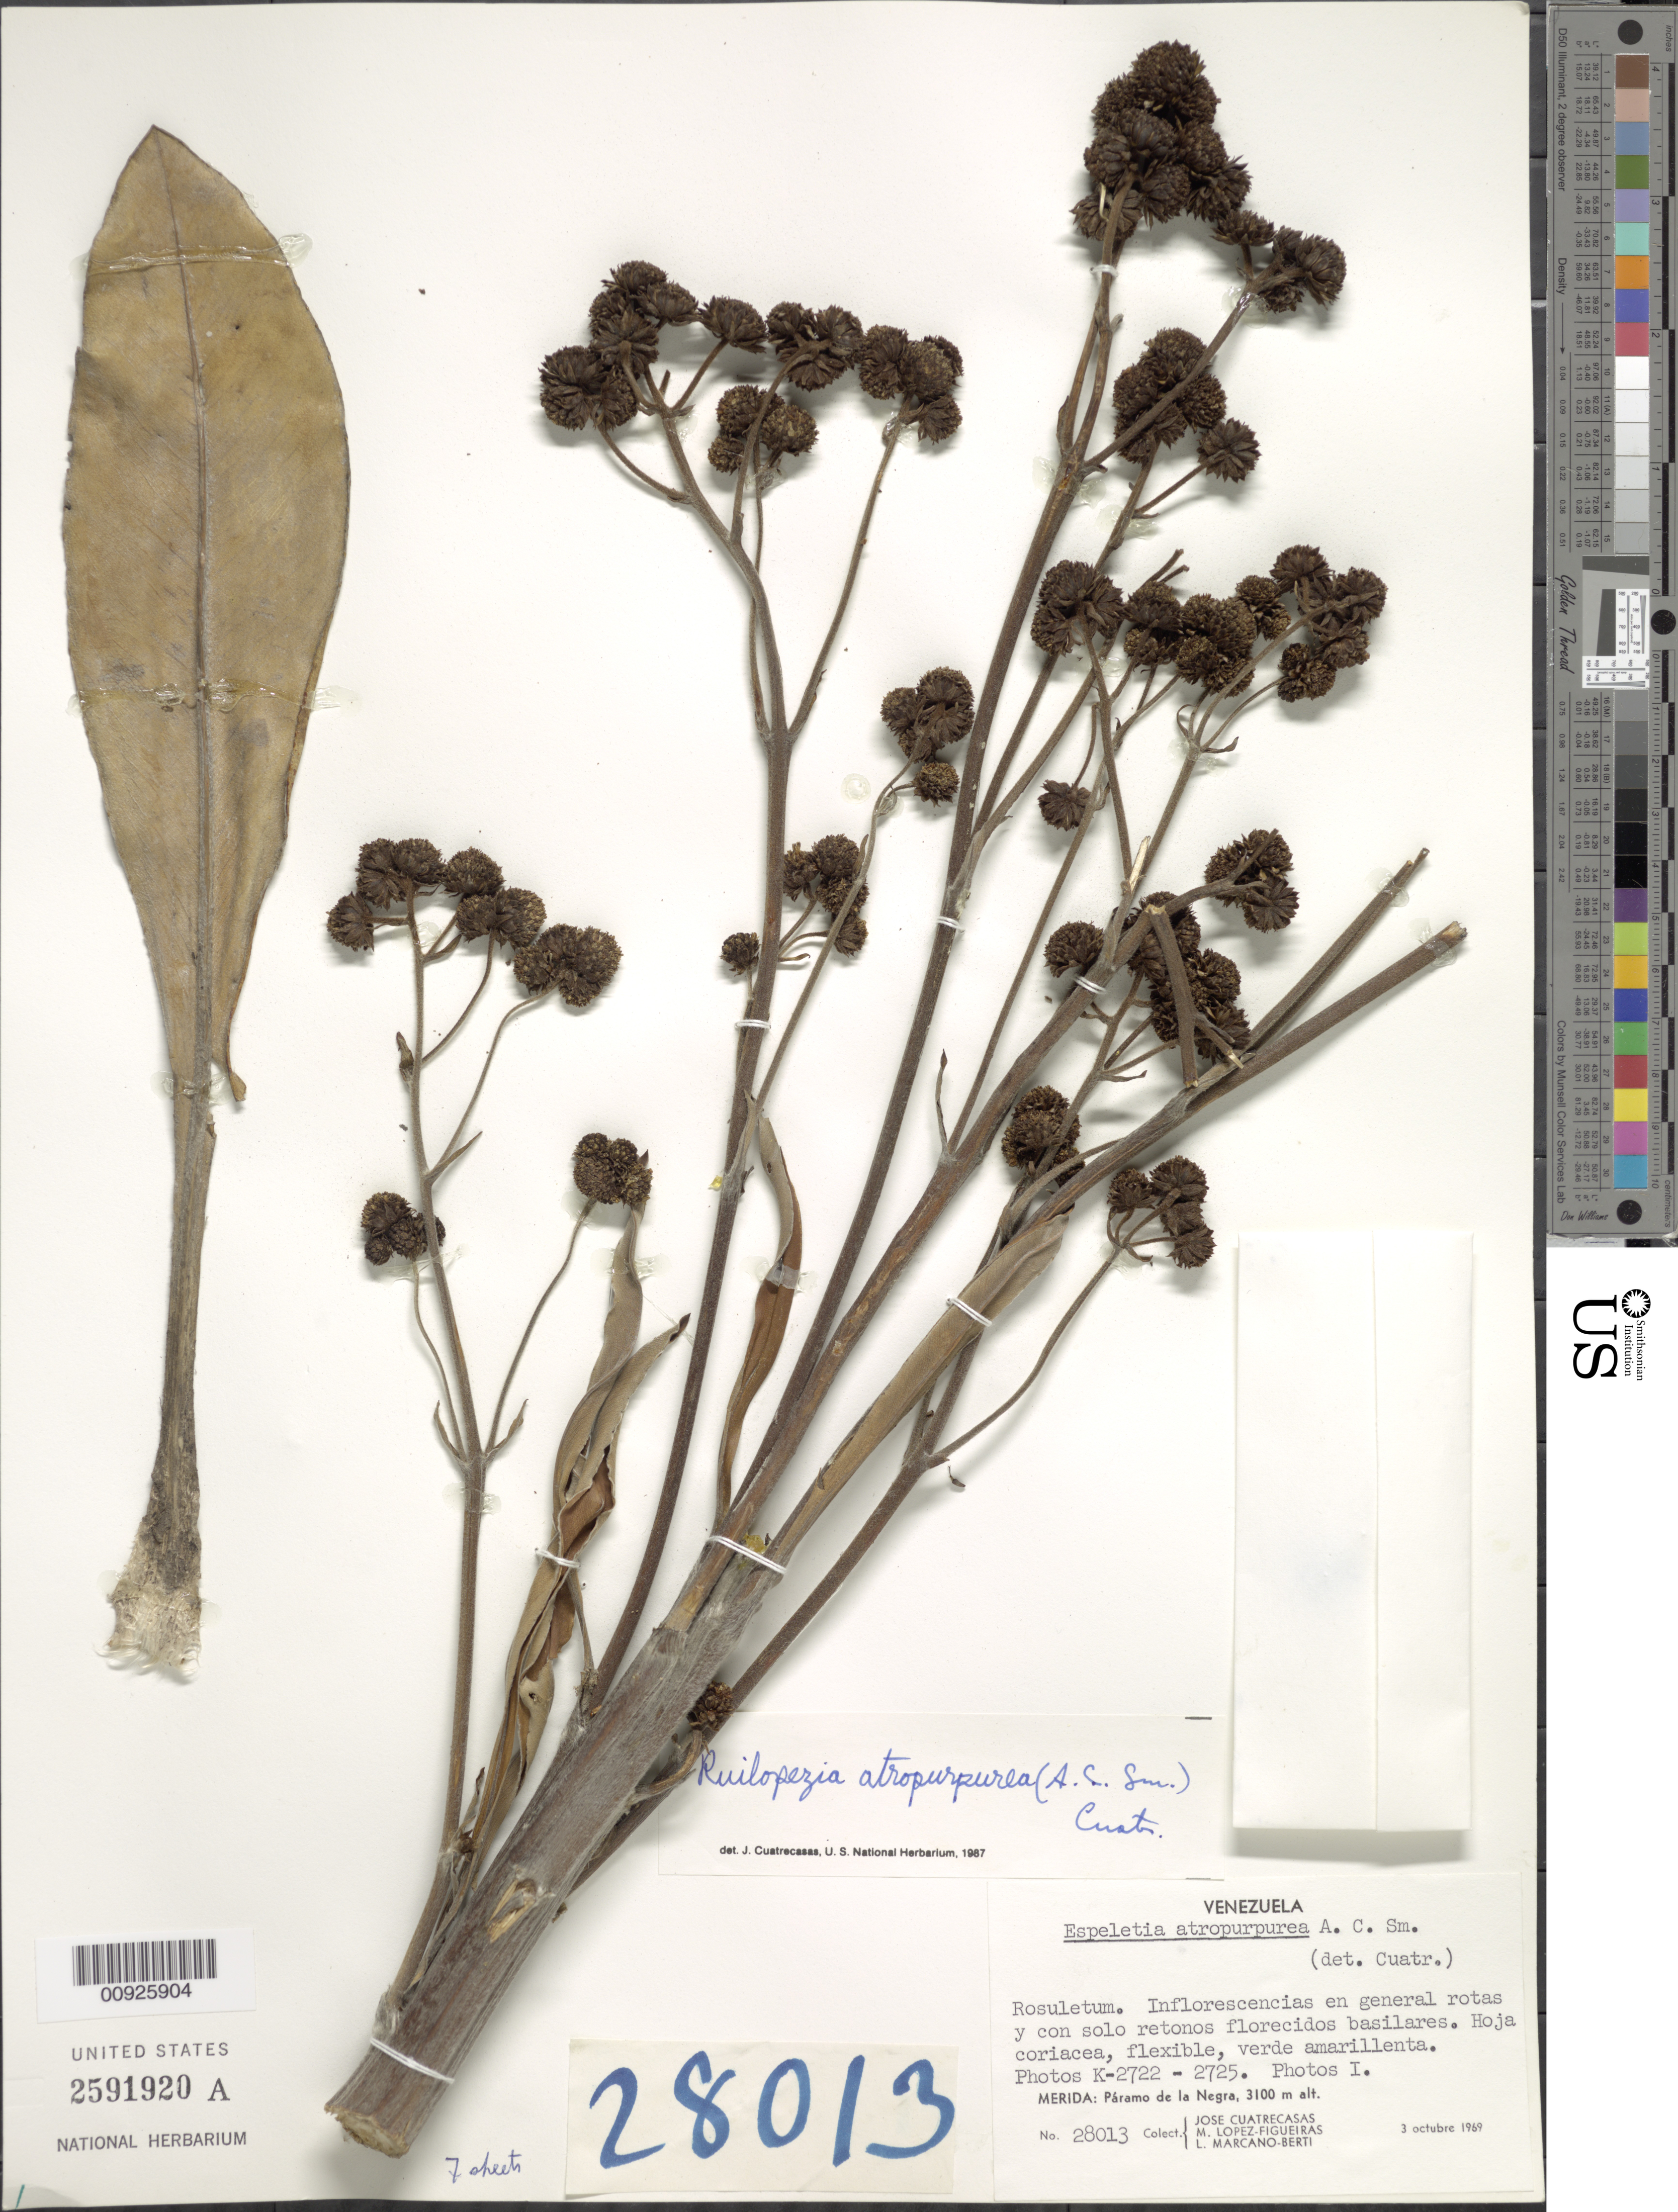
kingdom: Plantae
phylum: Tracheophyta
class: Magnoliopsida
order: Asterales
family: Asteraceae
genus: Ruilopezia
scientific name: Ruilopezia atropurpurea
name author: (A.C. Sm.) Cuatrec.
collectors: J. Cuatrecasas, M. López Figueiras & L. Marcano-Berti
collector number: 28013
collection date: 1969-10-03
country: Venezuela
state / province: Mérida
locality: P. de la Negra.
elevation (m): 3100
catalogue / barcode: US 2591920A